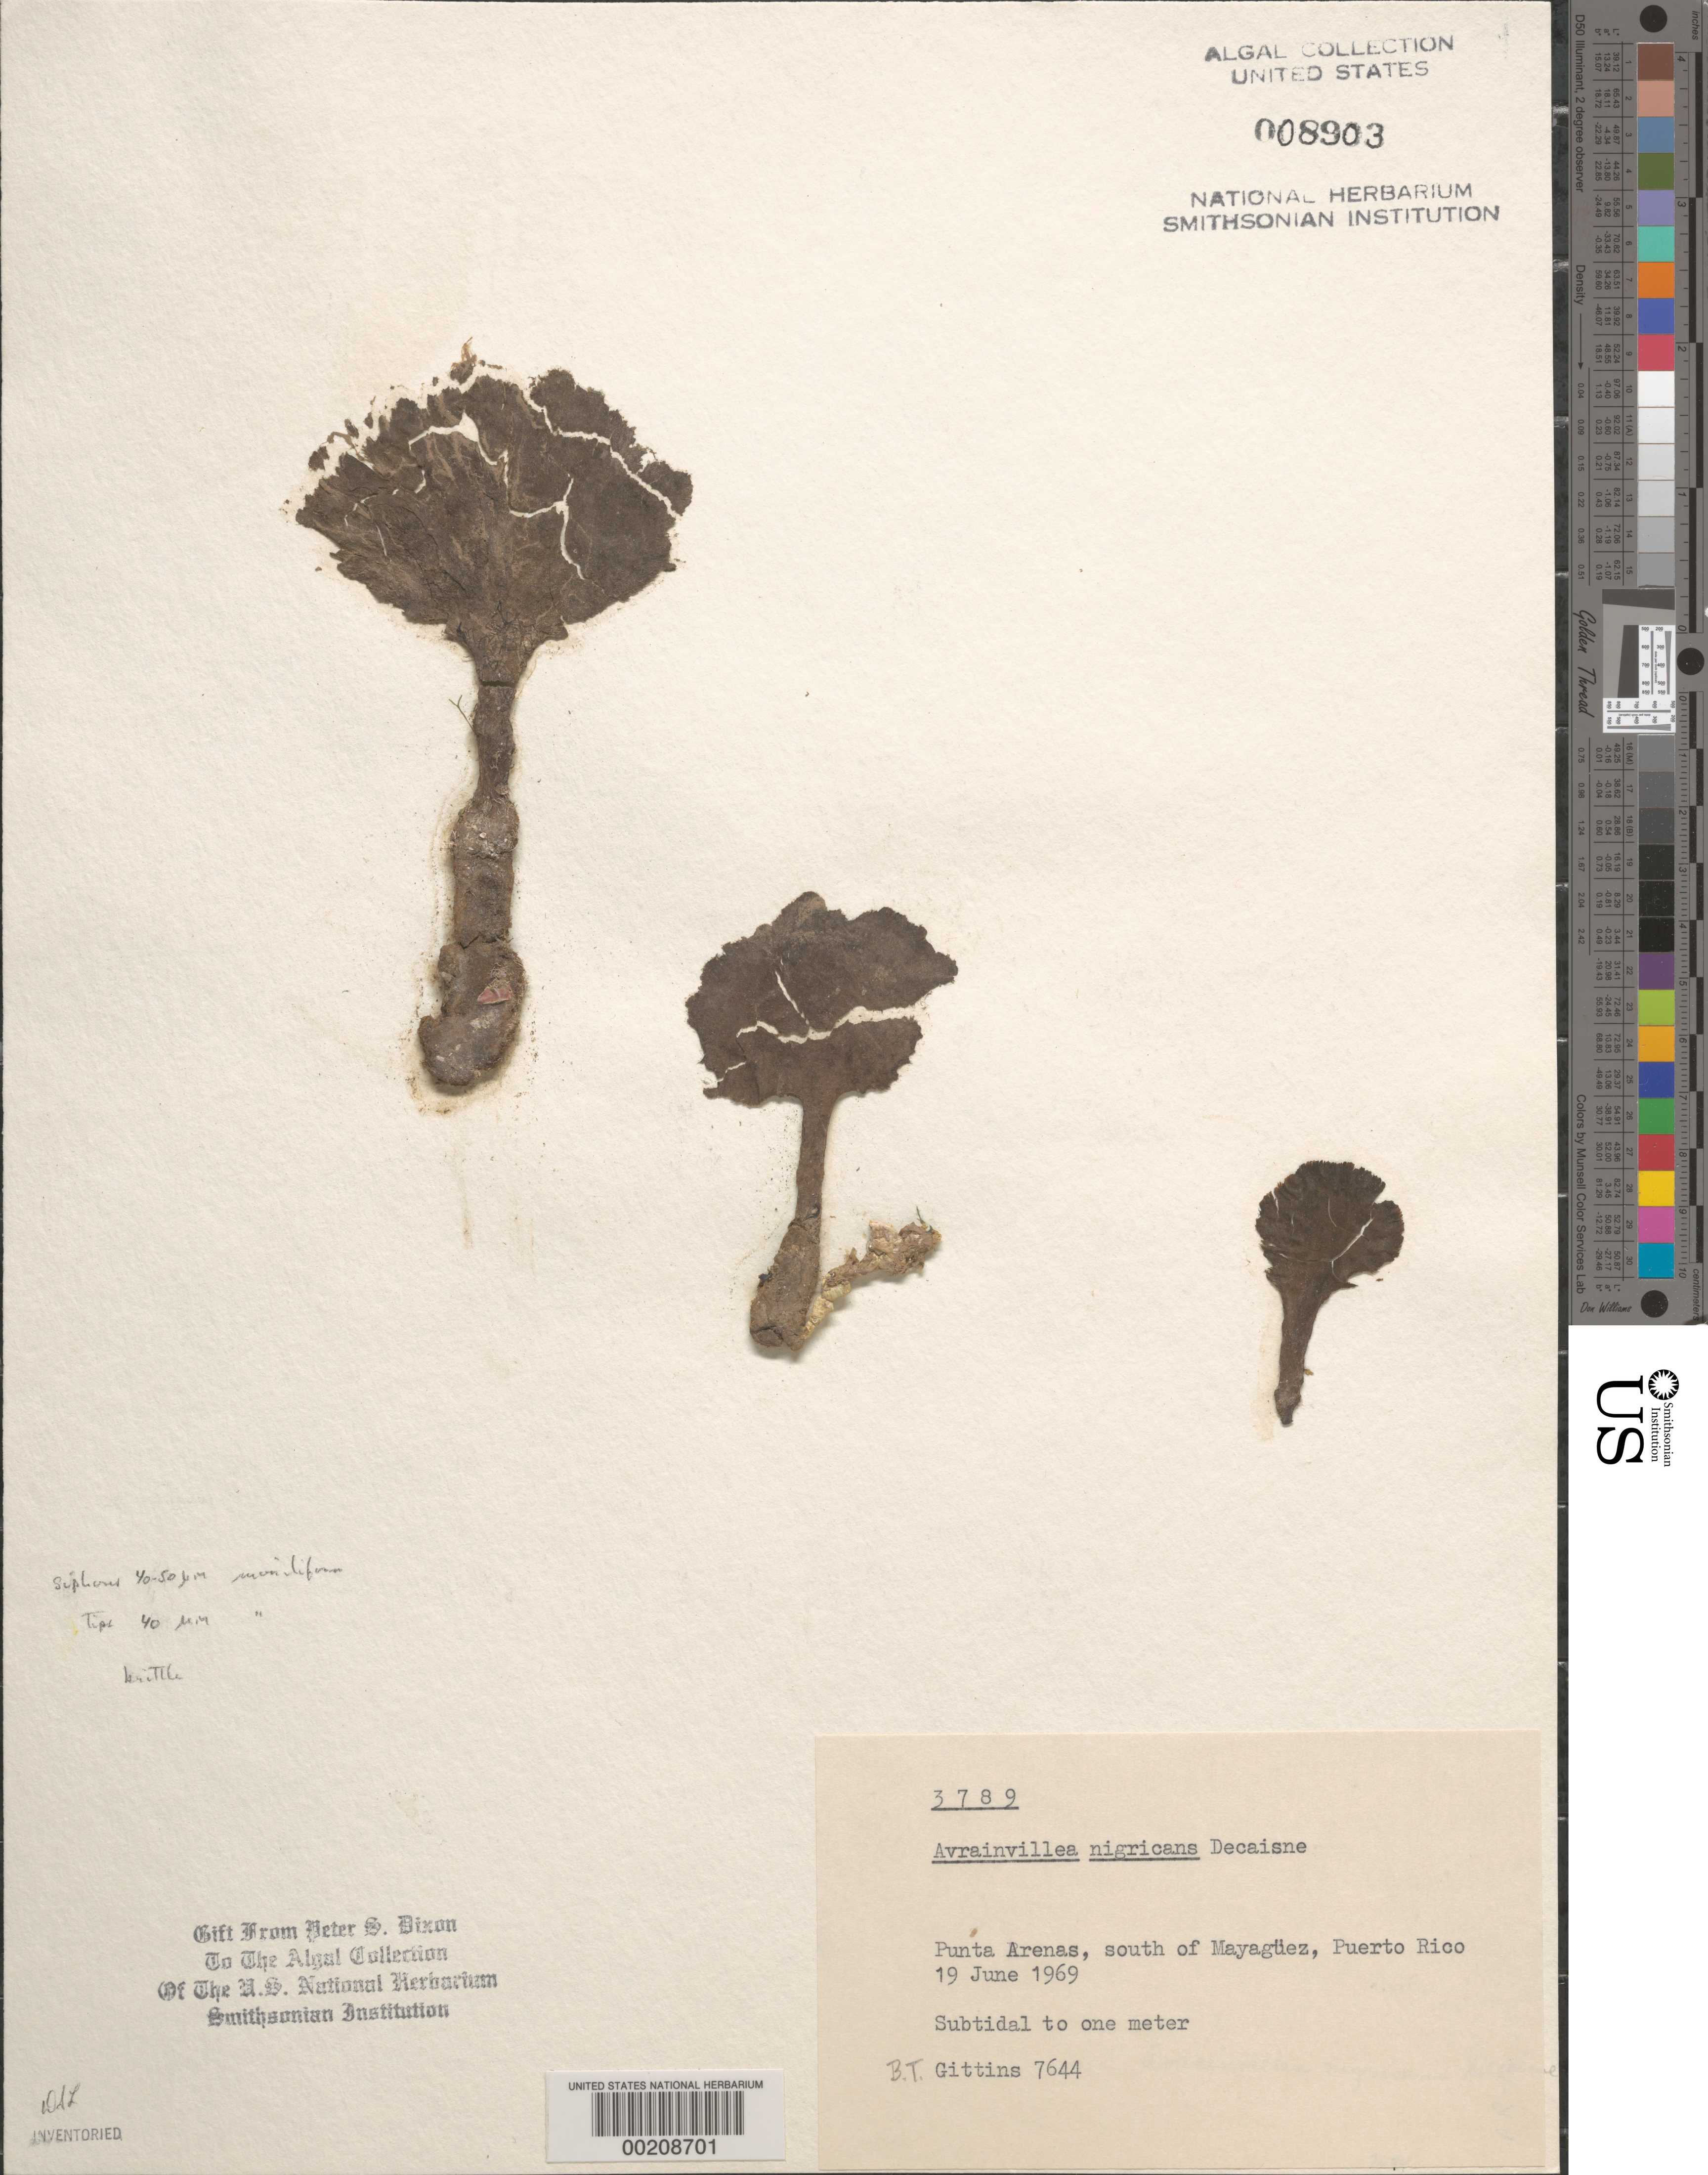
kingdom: Plantae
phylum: Chlorophyta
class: Ulvophyceae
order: Bryopsidales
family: Dichotomosiphonaceae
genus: Avrainvillea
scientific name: Avrainvillea nigricans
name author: Decne.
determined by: Dixon, P. S.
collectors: B. Gittins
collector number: BTG 7644 & PSD 3789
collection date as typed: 19 Jun 1969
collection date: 1969-06-19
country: Puerto Rico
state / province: Mayaguez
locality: Punta arenas, south of mayaguez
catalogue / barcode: US 8903